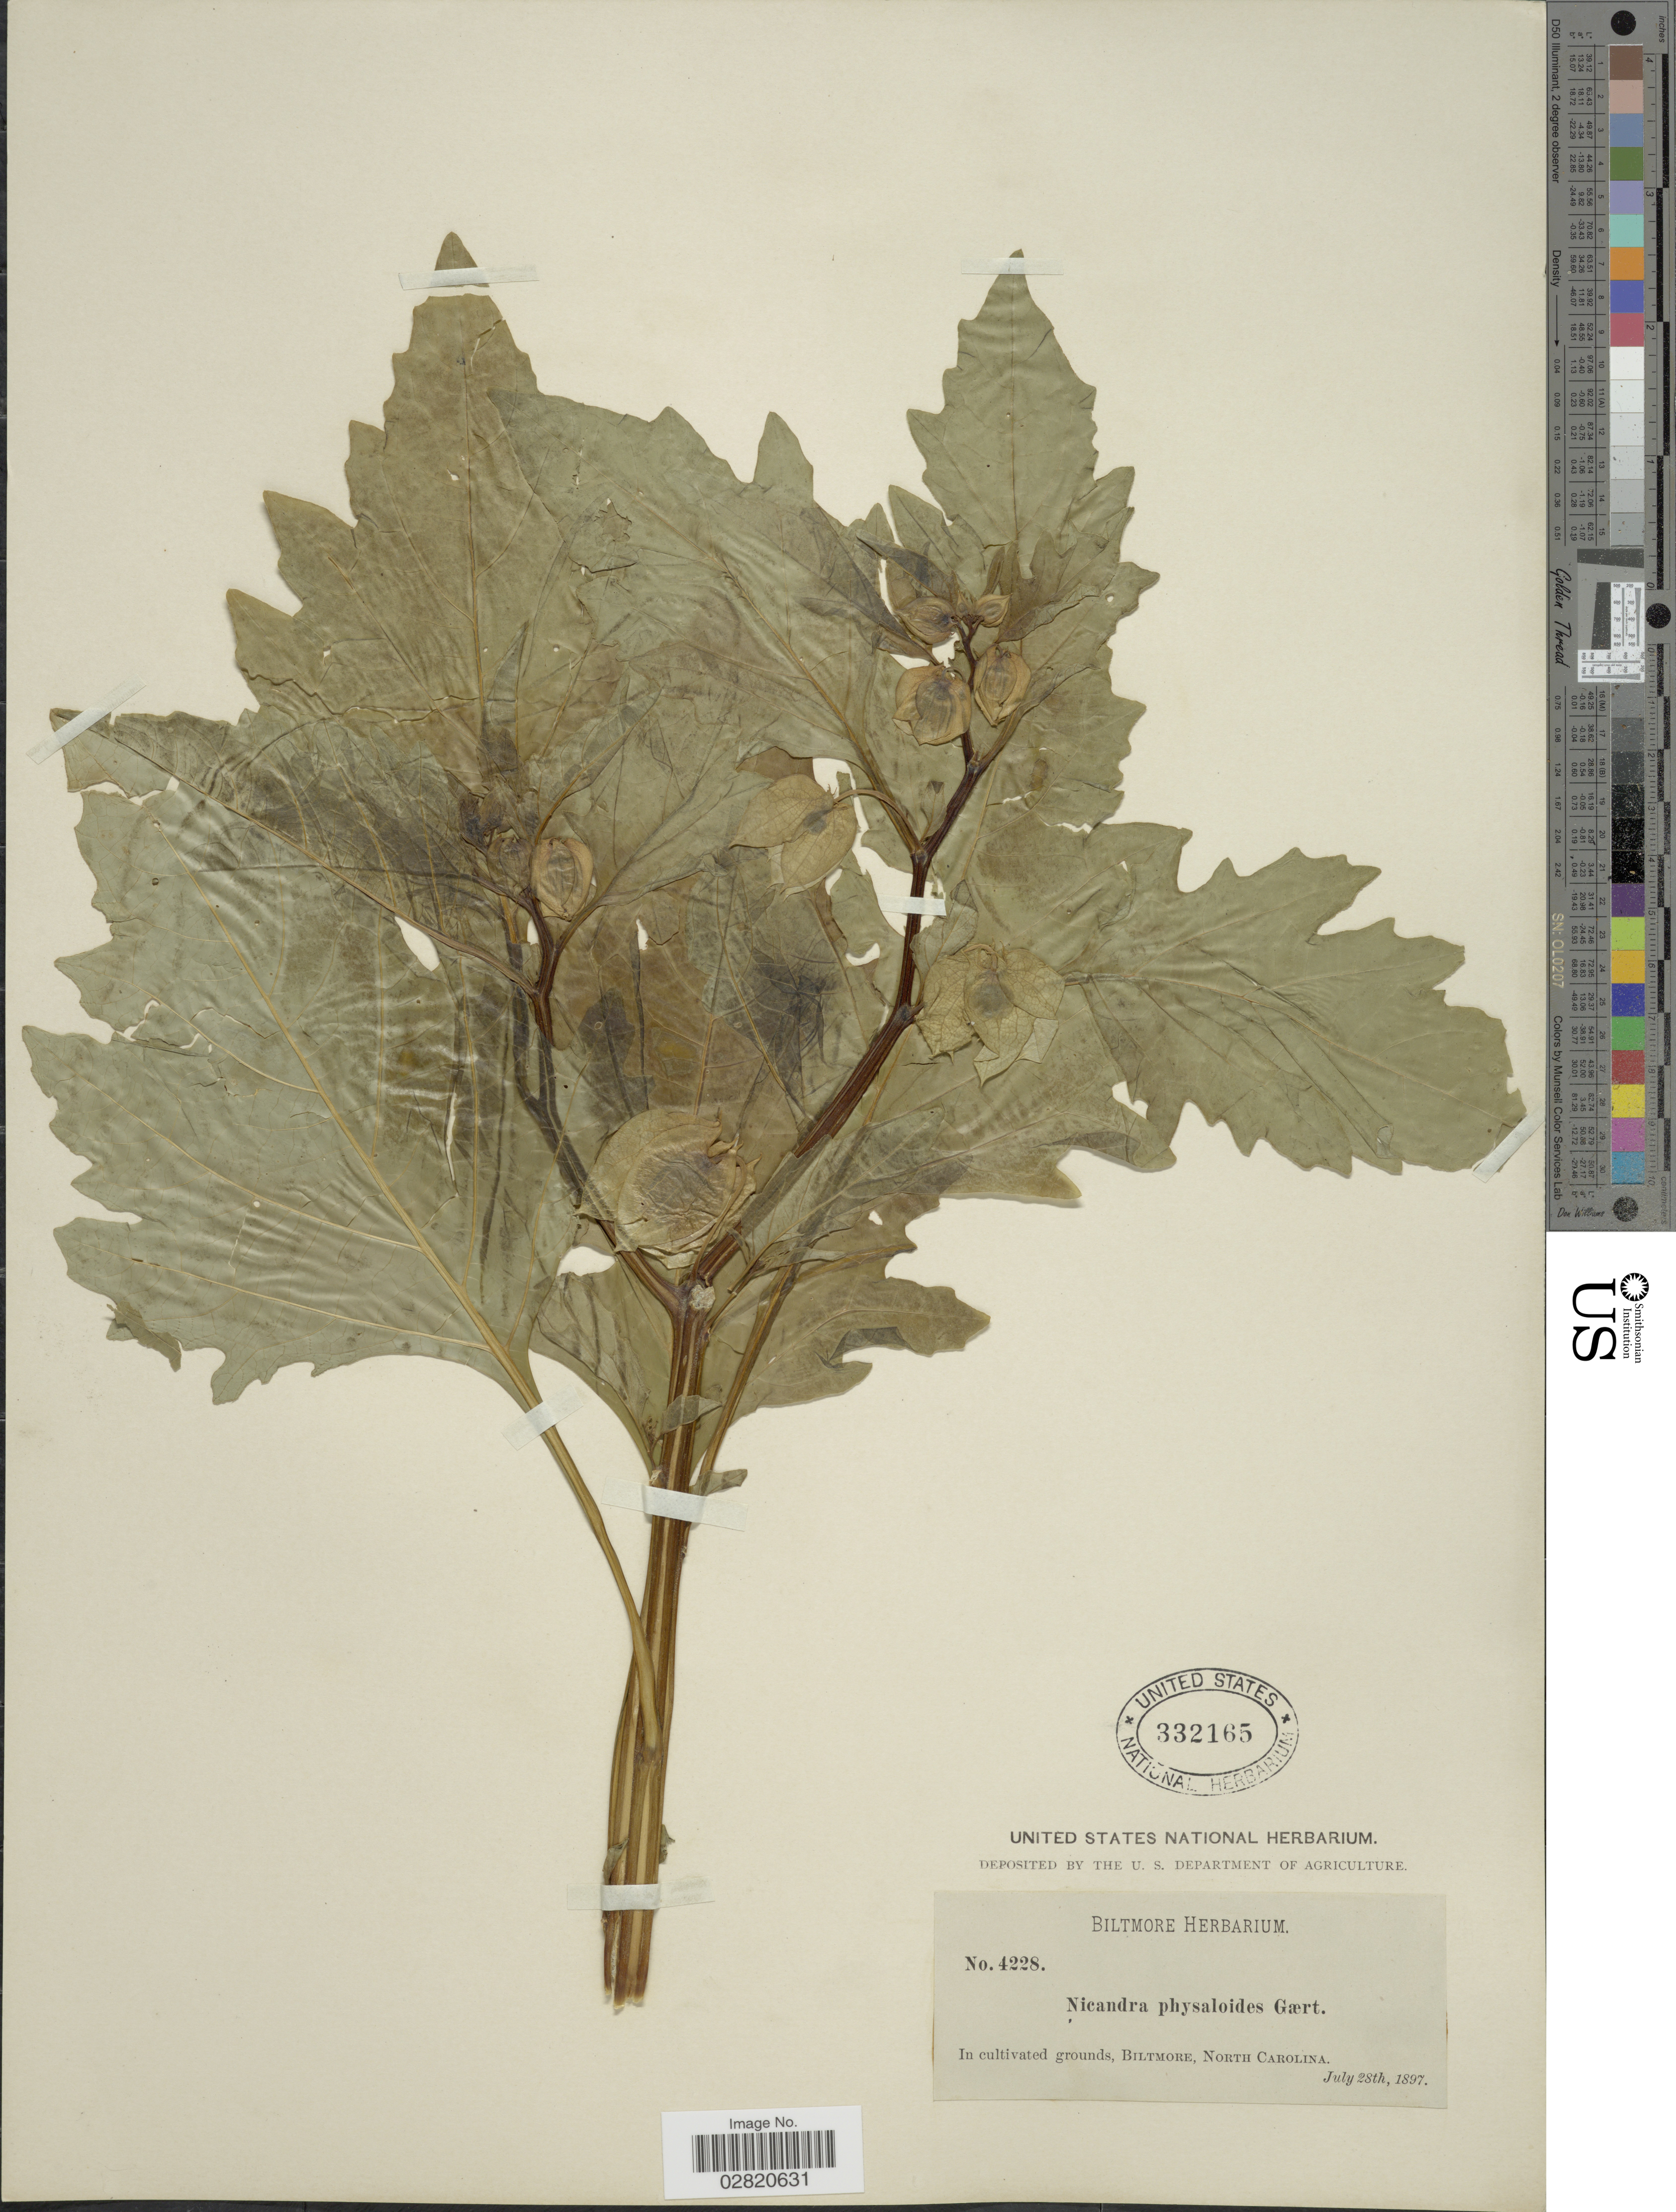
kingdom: Plantae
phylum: Tracheophyta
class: Magnoliopsida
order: Solanales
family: Solanaceae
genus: Nicandra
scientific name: Nicandra physalodes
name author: (L.) Gaertn.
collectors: ex herb. Biltmore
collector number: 4228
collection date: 1897-07-28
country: United States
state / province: North Carolina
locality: In cultivated grounds, Biltmore.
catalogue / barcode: US 332165